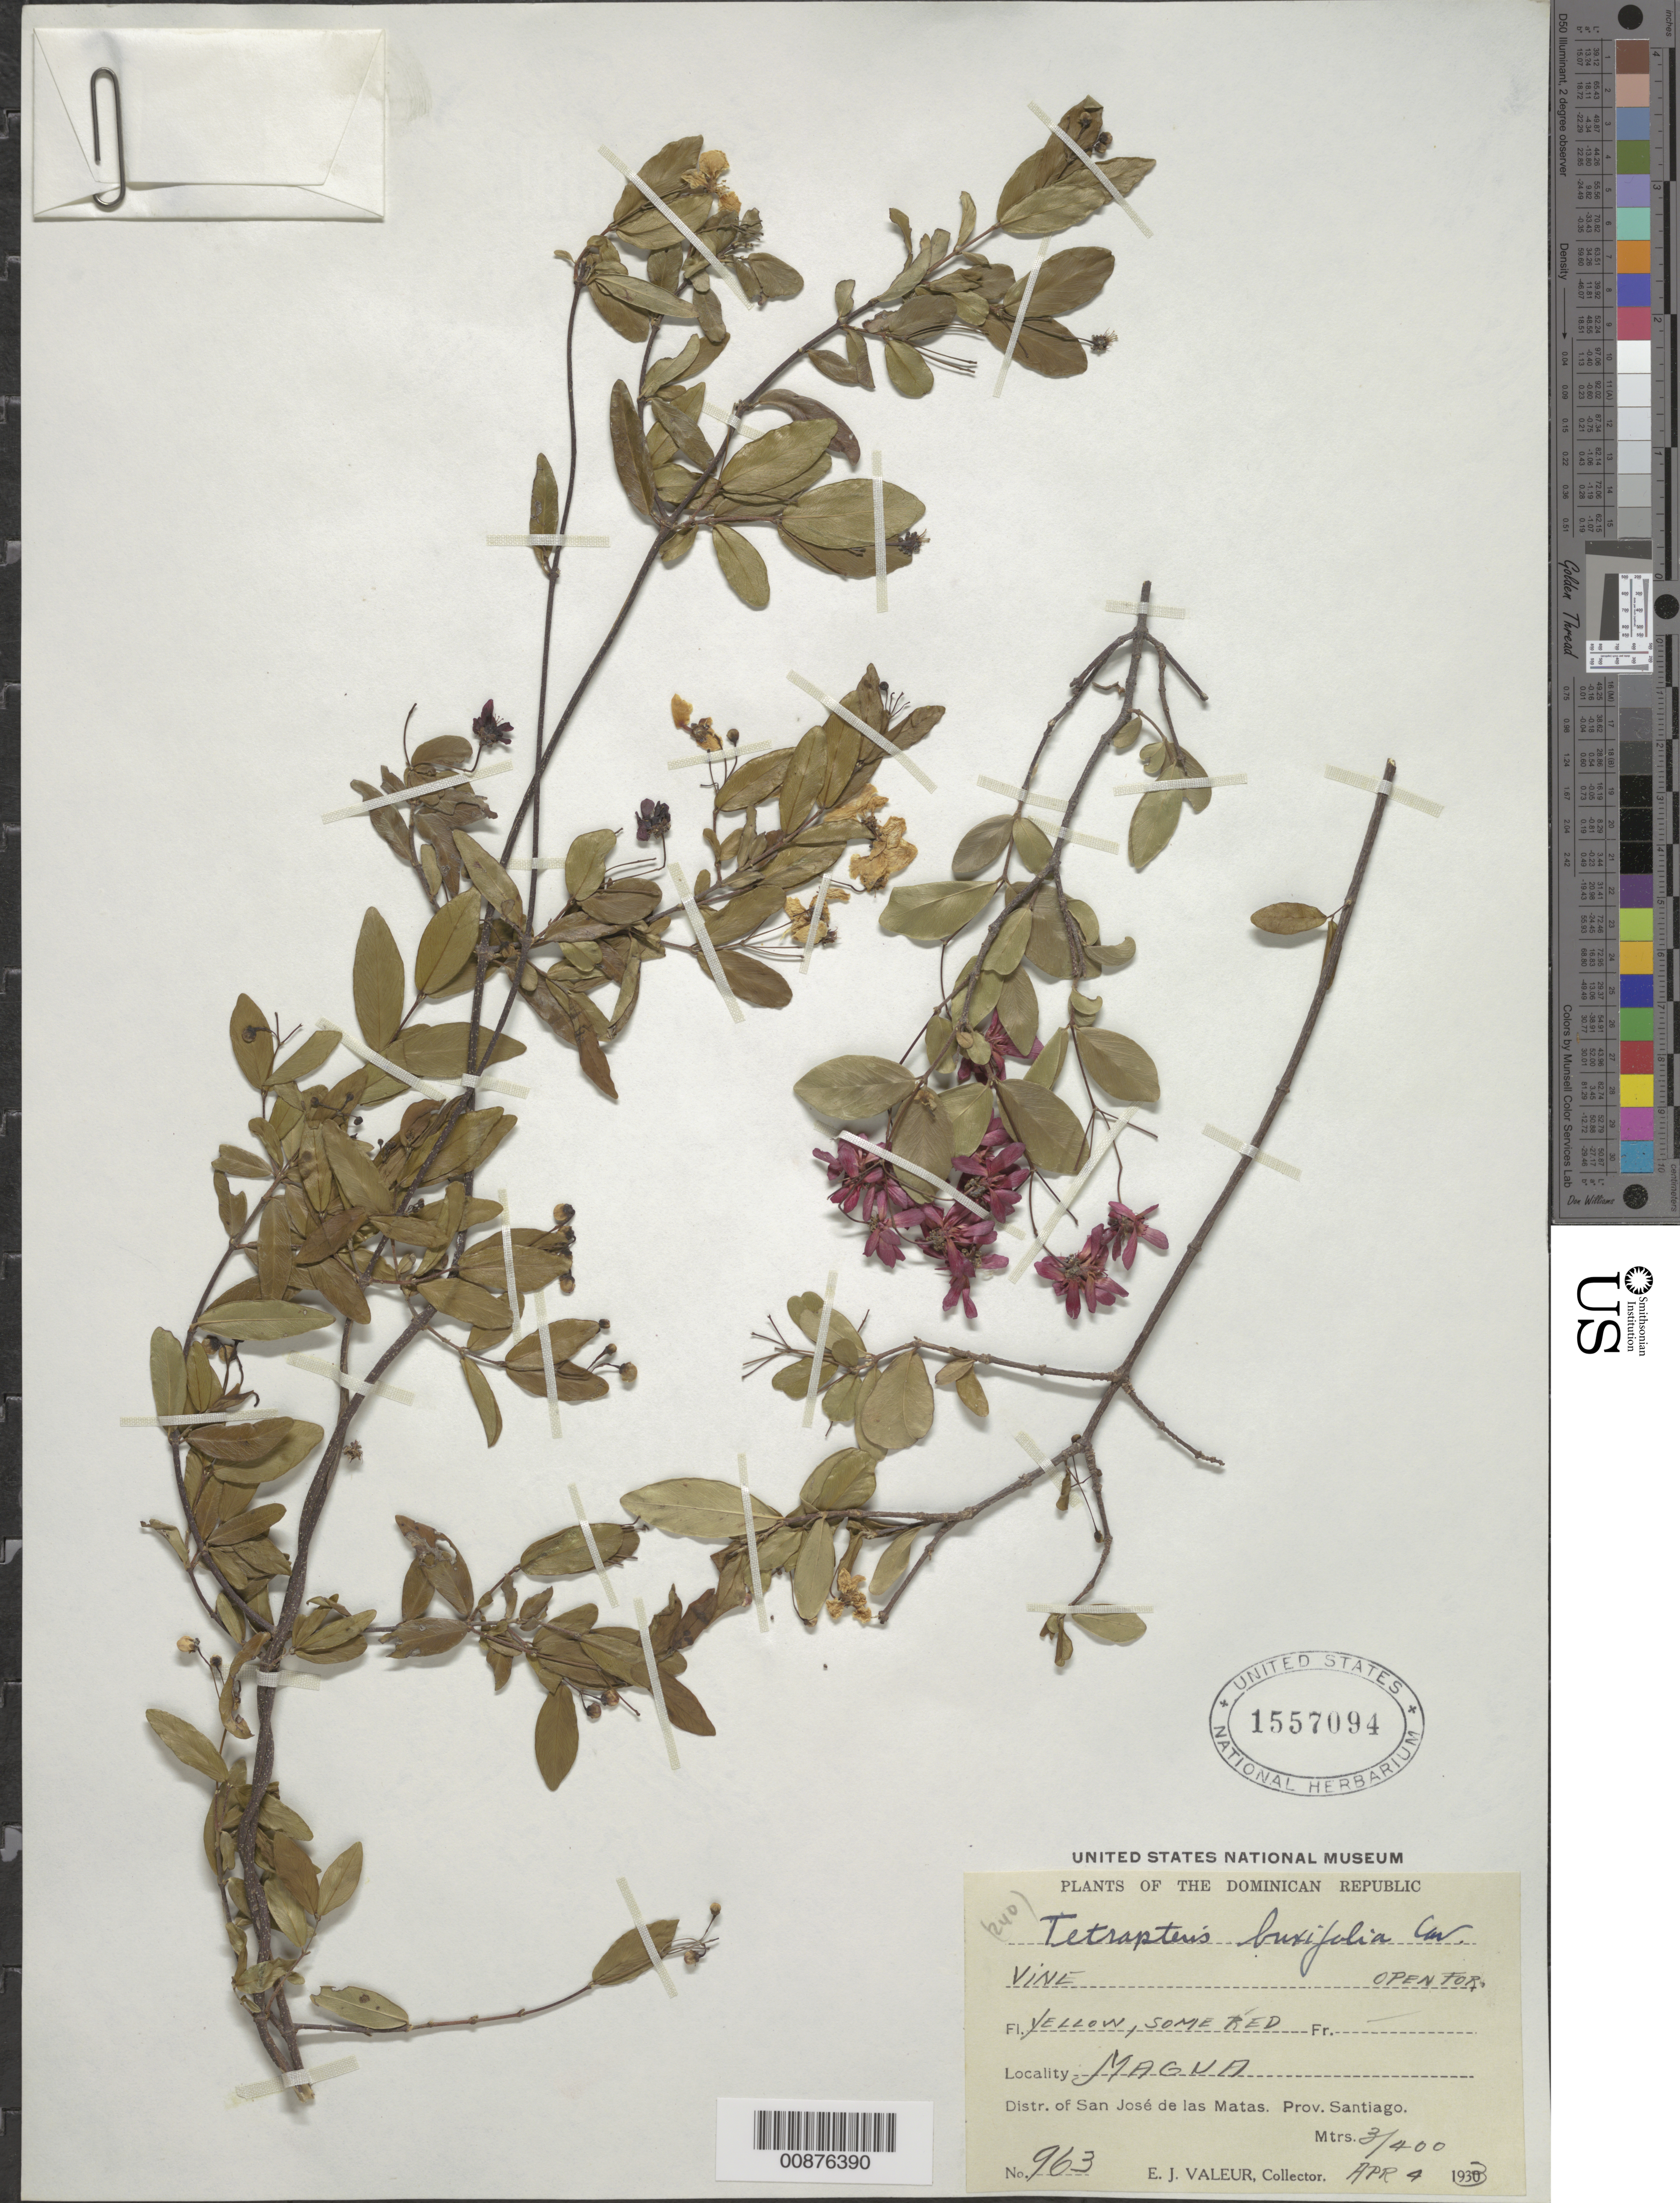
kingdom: Plantae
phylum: Tracheophyta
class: Magnoliopsida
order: Malpighiales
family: Malpighiaceae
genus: Tetrapterys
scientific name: Tetrapterys buxifolia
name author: Cav.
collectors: E. Valeur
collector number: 963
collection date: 1933-04-04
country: Dominican Republic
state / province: Santiago Rodríguez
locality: Magna. Distr. of San José de las Matas. Prov. Santiago.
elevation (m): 300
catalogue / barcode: US 1557094